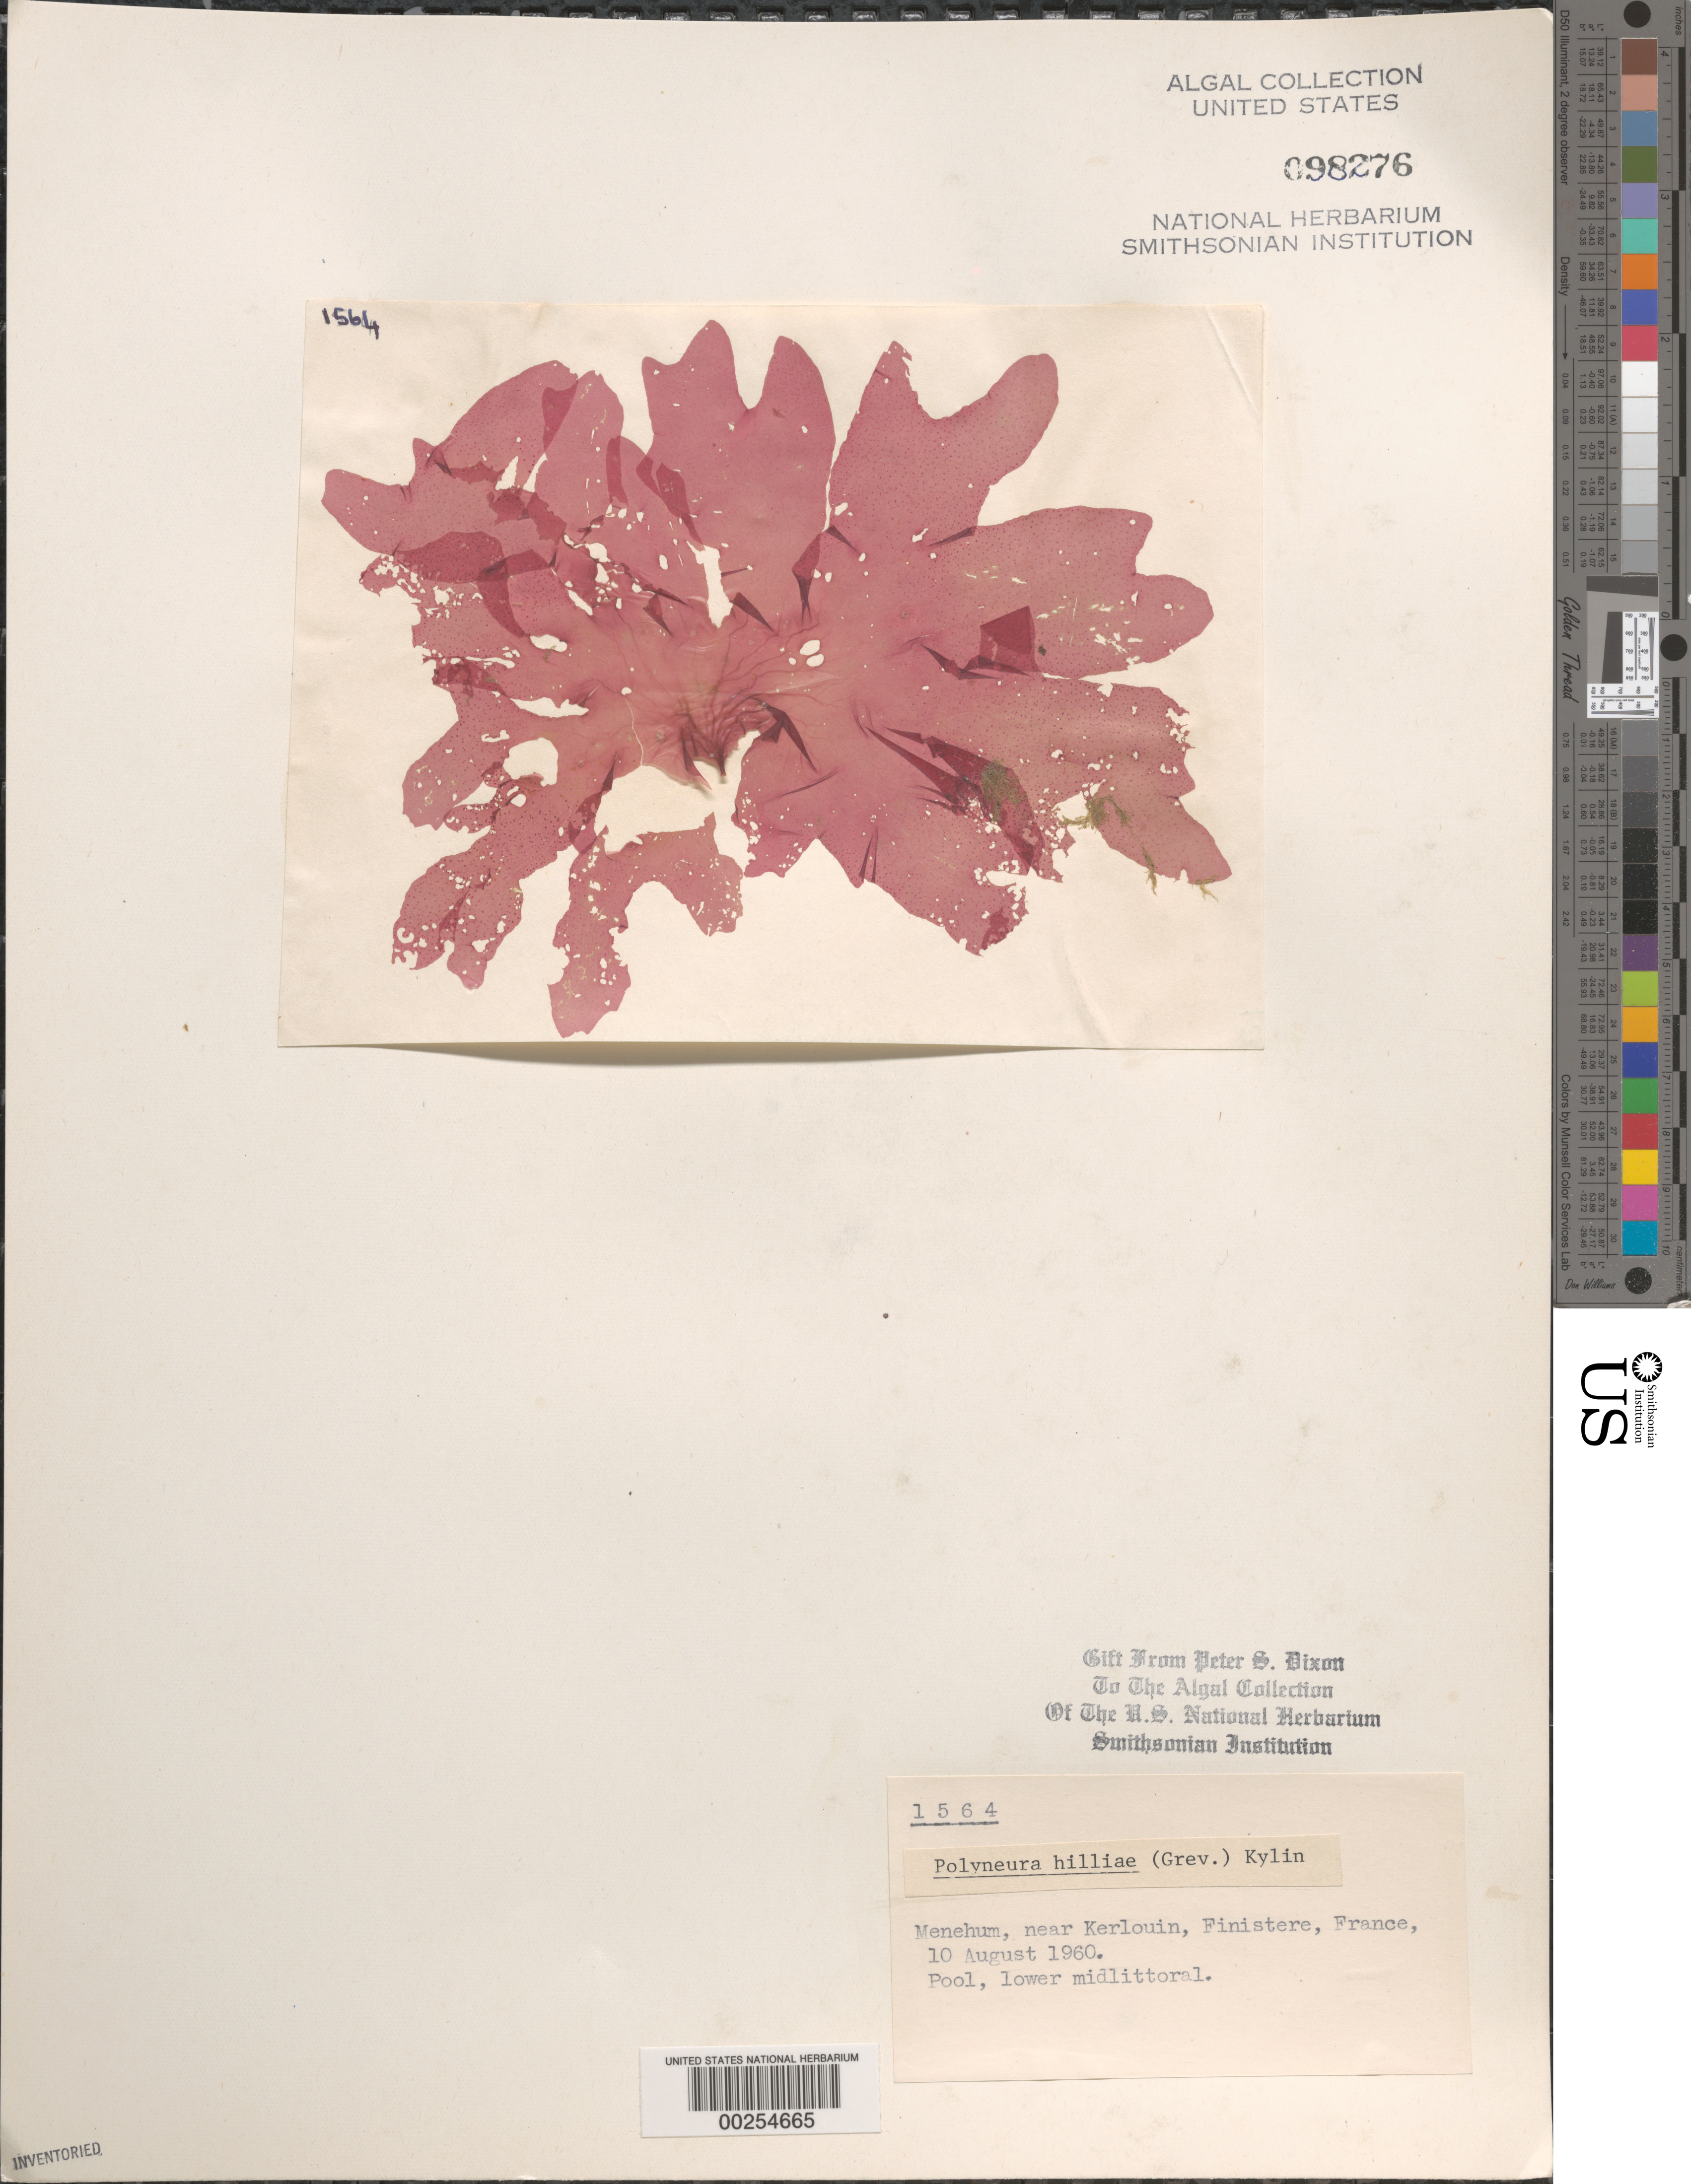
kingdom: Plantae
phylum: Rhodophyta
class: Florideophyceae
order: Ceramiales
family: Delesseriaceae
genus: Polyneura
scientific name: Polyneura bonnemaisonii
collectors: P. S. Dixon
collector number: PSD 1564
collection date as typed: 10 Aug 1960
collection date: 1960-08-10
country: France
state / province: Bretagne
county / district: Finistère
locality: Menehum, near Kerlouin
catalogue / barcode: US 98276